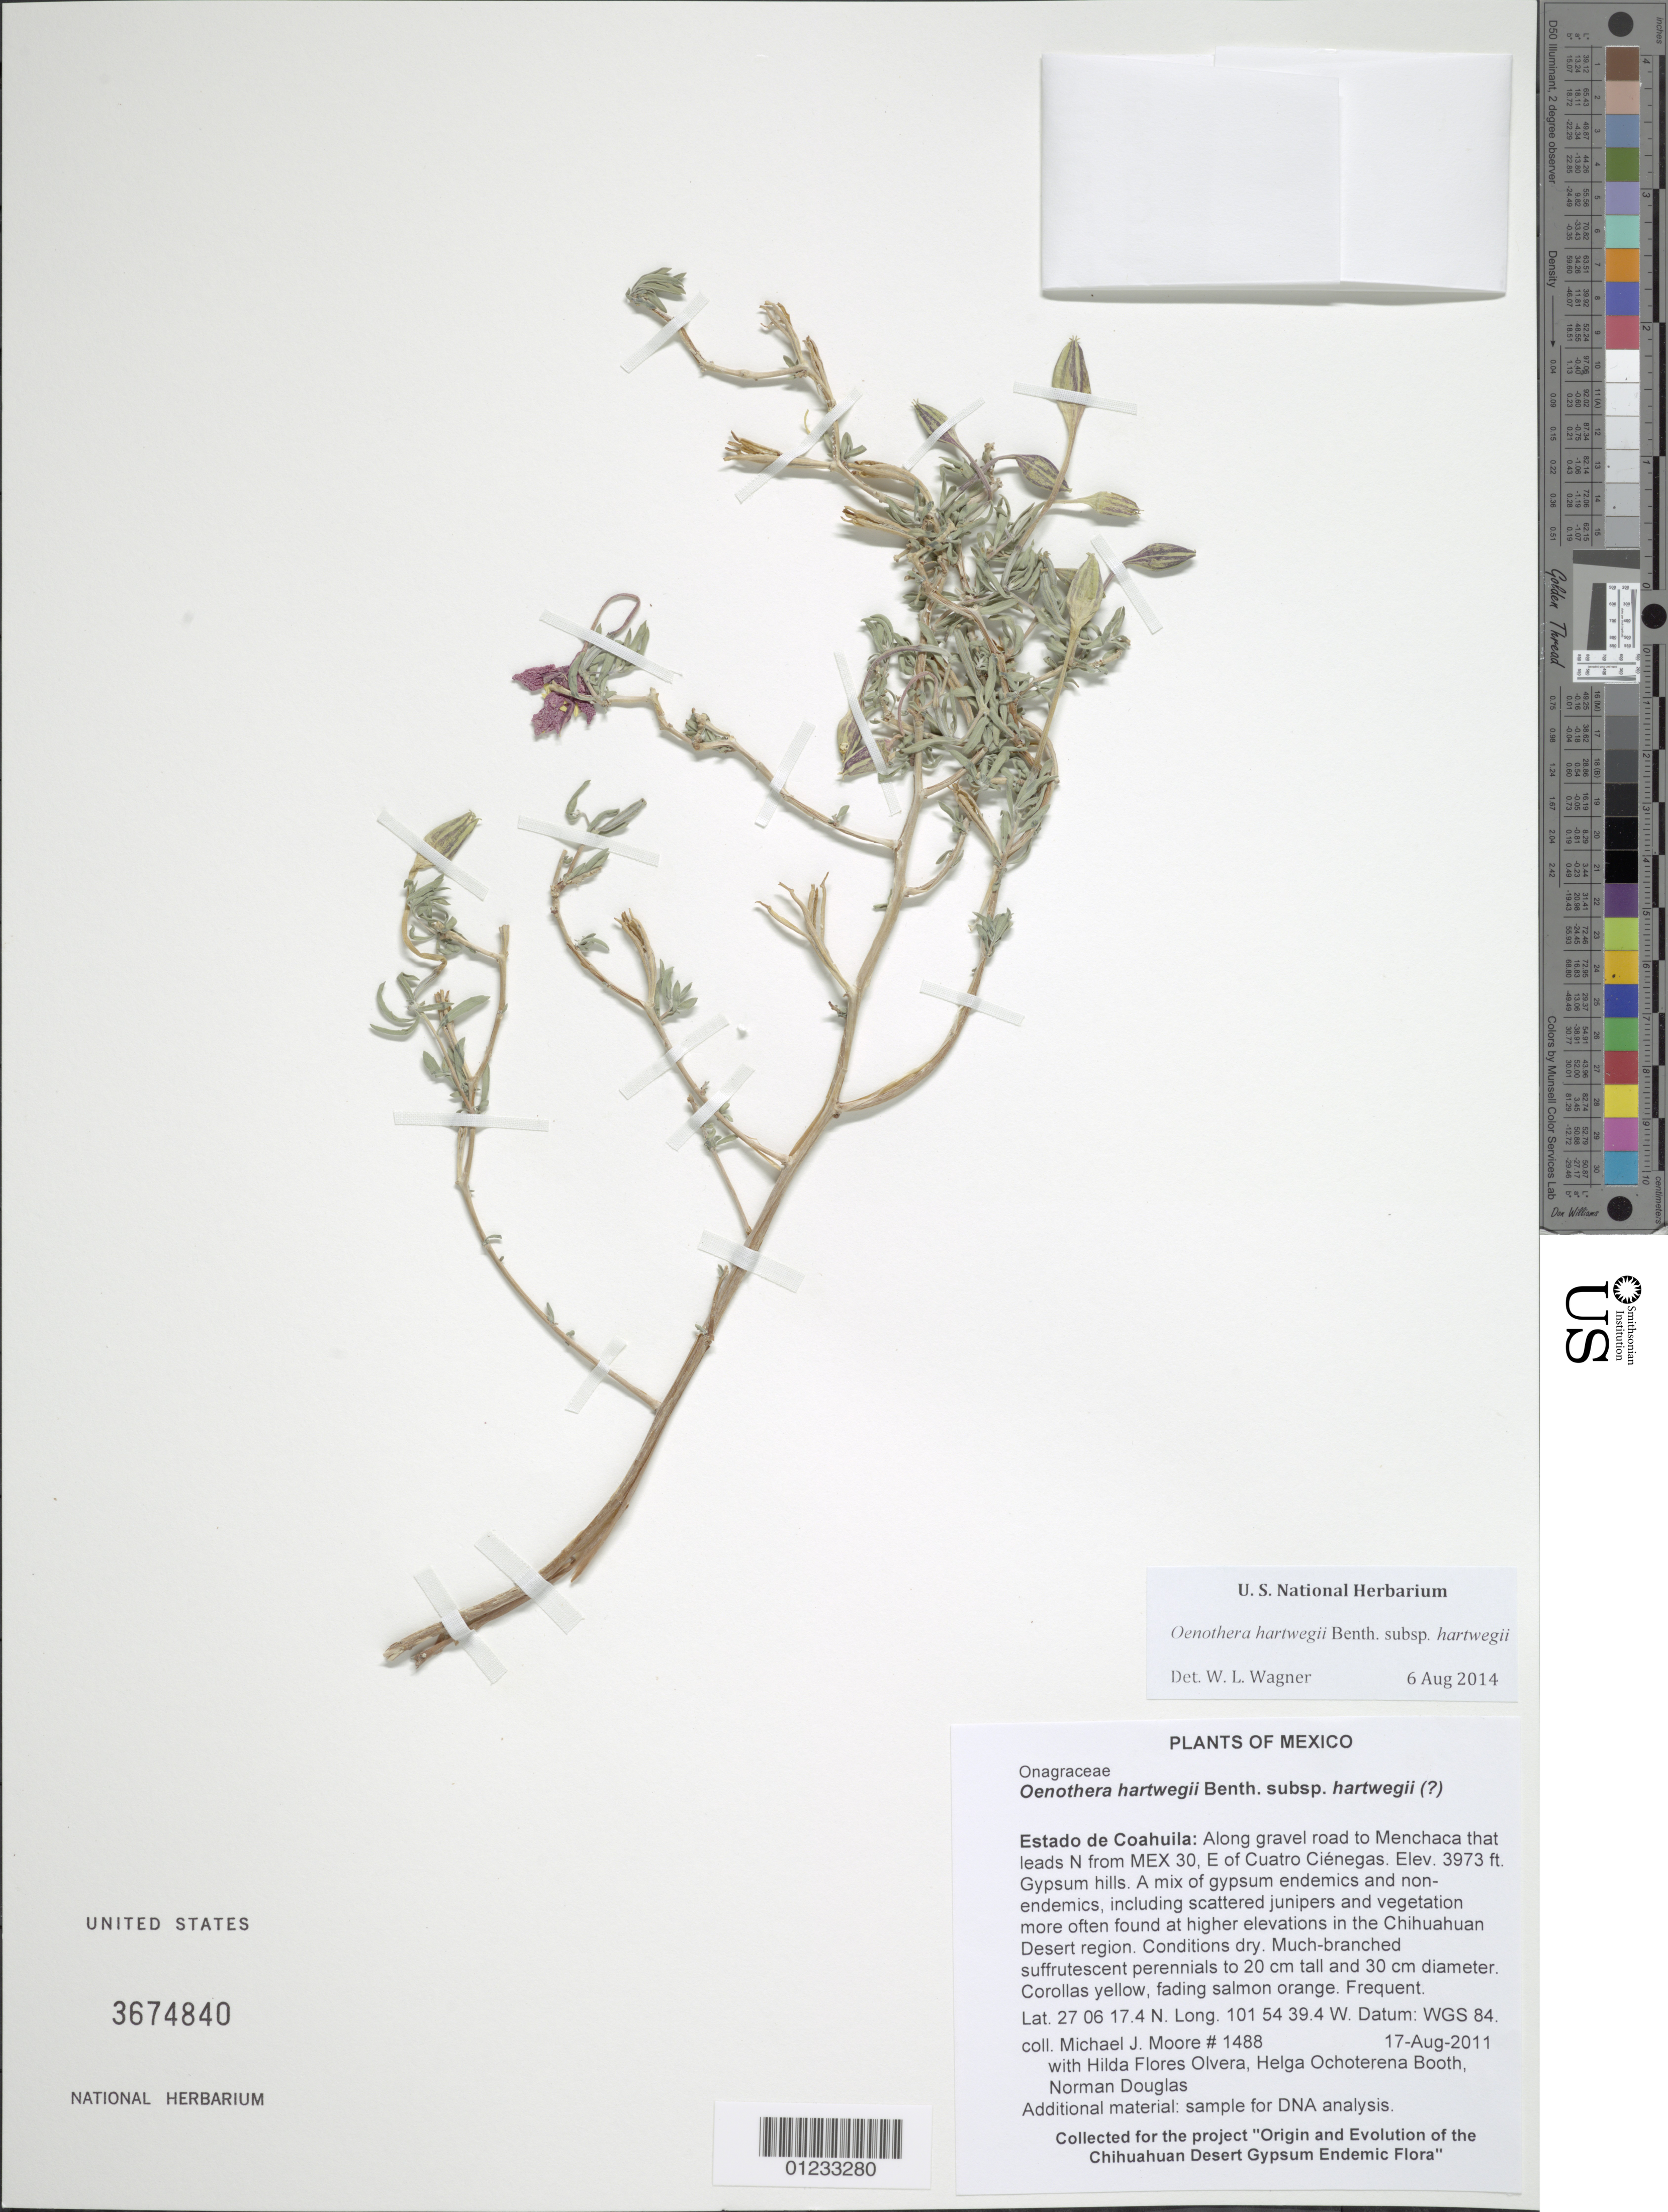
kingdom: Plantae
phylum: Tracheophyta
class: Magnoliopsida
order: Myrtales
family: Onagraceae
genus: Oenothera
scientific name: Oenothera hartwegii subsp. hartwegii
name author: Benth.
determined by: Wagner, W. L., (BOT), Smithsonian Institution - National Museum of Natural History (UNITED STATES)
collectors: M. J. Moore, H. Flores Olvera, H. Ochoterena-Booth & N. Douglas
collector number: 1488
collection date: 2007-08-16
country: Mexico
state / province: Coahuila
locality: Along gravel road to Menchaca that leads N from MEX 30, E of Cuatro Ciénegas.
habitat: Gypsum hills. A mix of gypsum endemics and non-endemics, including scattered junipers and vegetation more often found at higher elevations in the Chihuahuan Desert region. Conditions dry.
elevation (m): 1211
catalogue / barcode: US 3674840